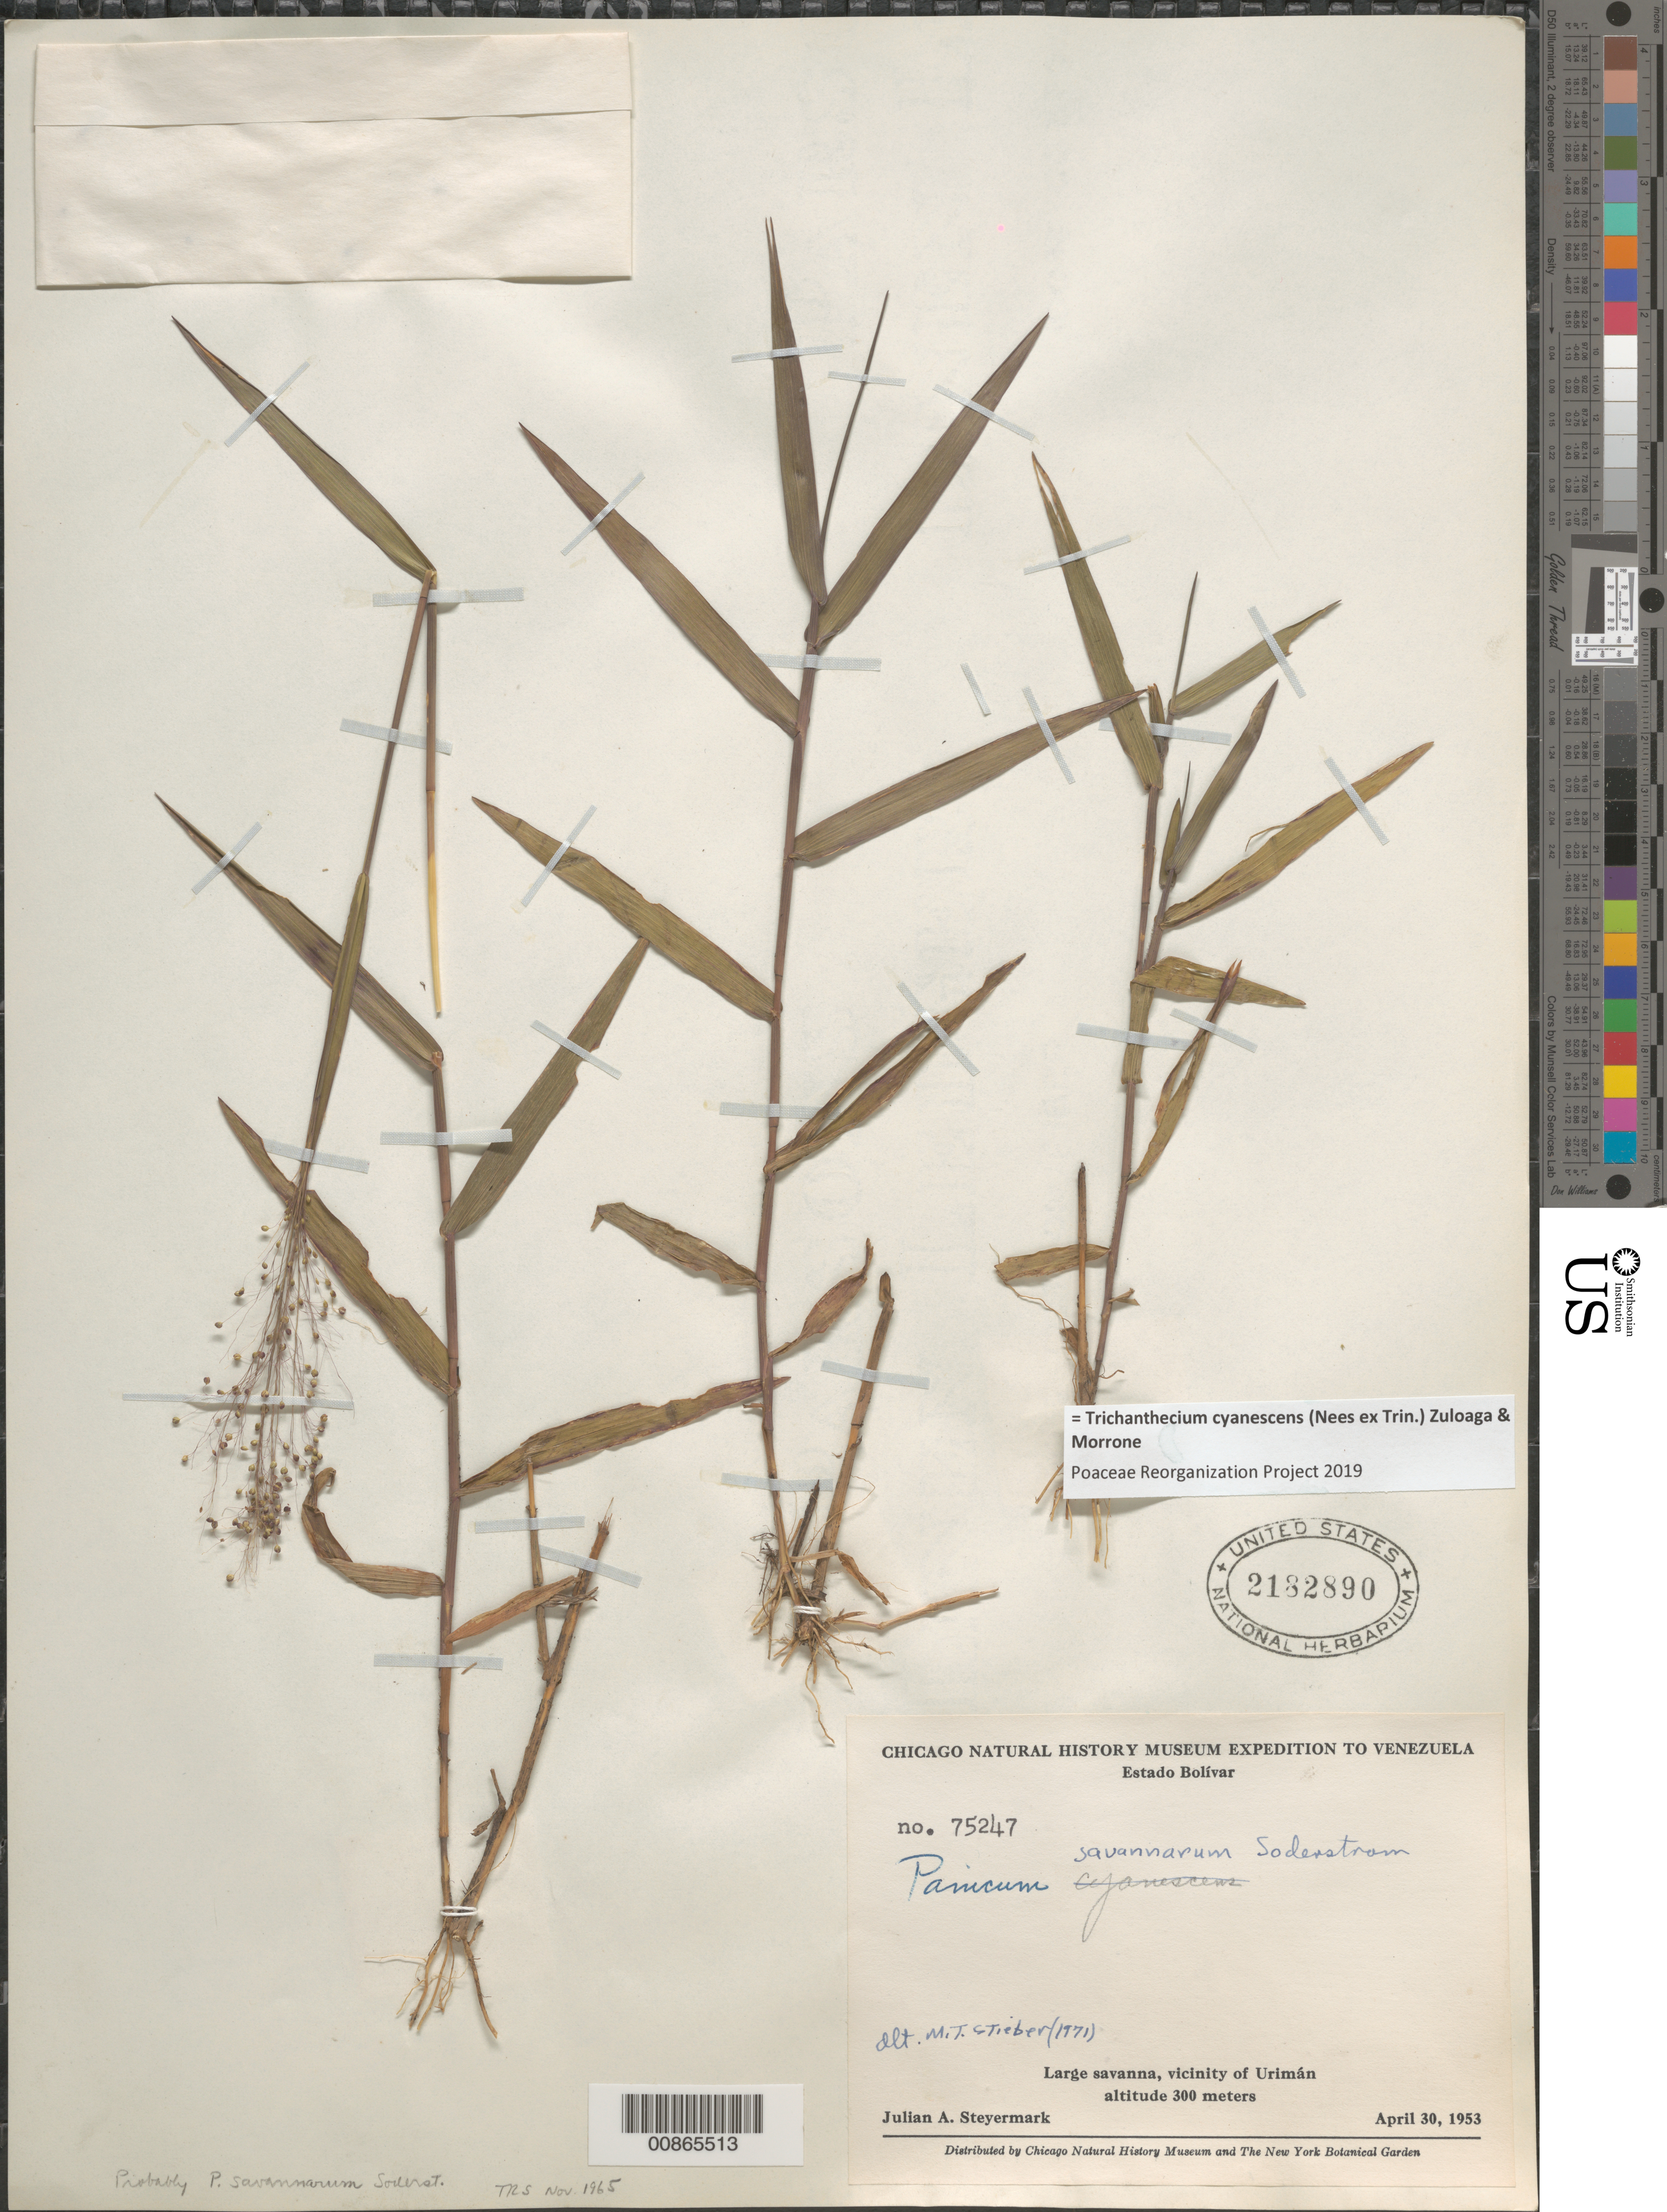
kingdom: Plantae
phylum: Tracheophyta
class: Liliopsida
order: Poales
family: Poaceae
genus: Panicum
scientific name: Panicum cyanescens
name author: Nees ex Trin.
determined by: Stieber, M. T.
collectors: J. Steyermark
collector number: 75247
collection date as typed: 30-Apr-53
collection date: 1953-04-30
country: Venezuela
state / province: Bolívar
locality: Urimán, vicinity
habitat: Large savanna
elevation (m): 300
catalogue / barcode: US 2182890